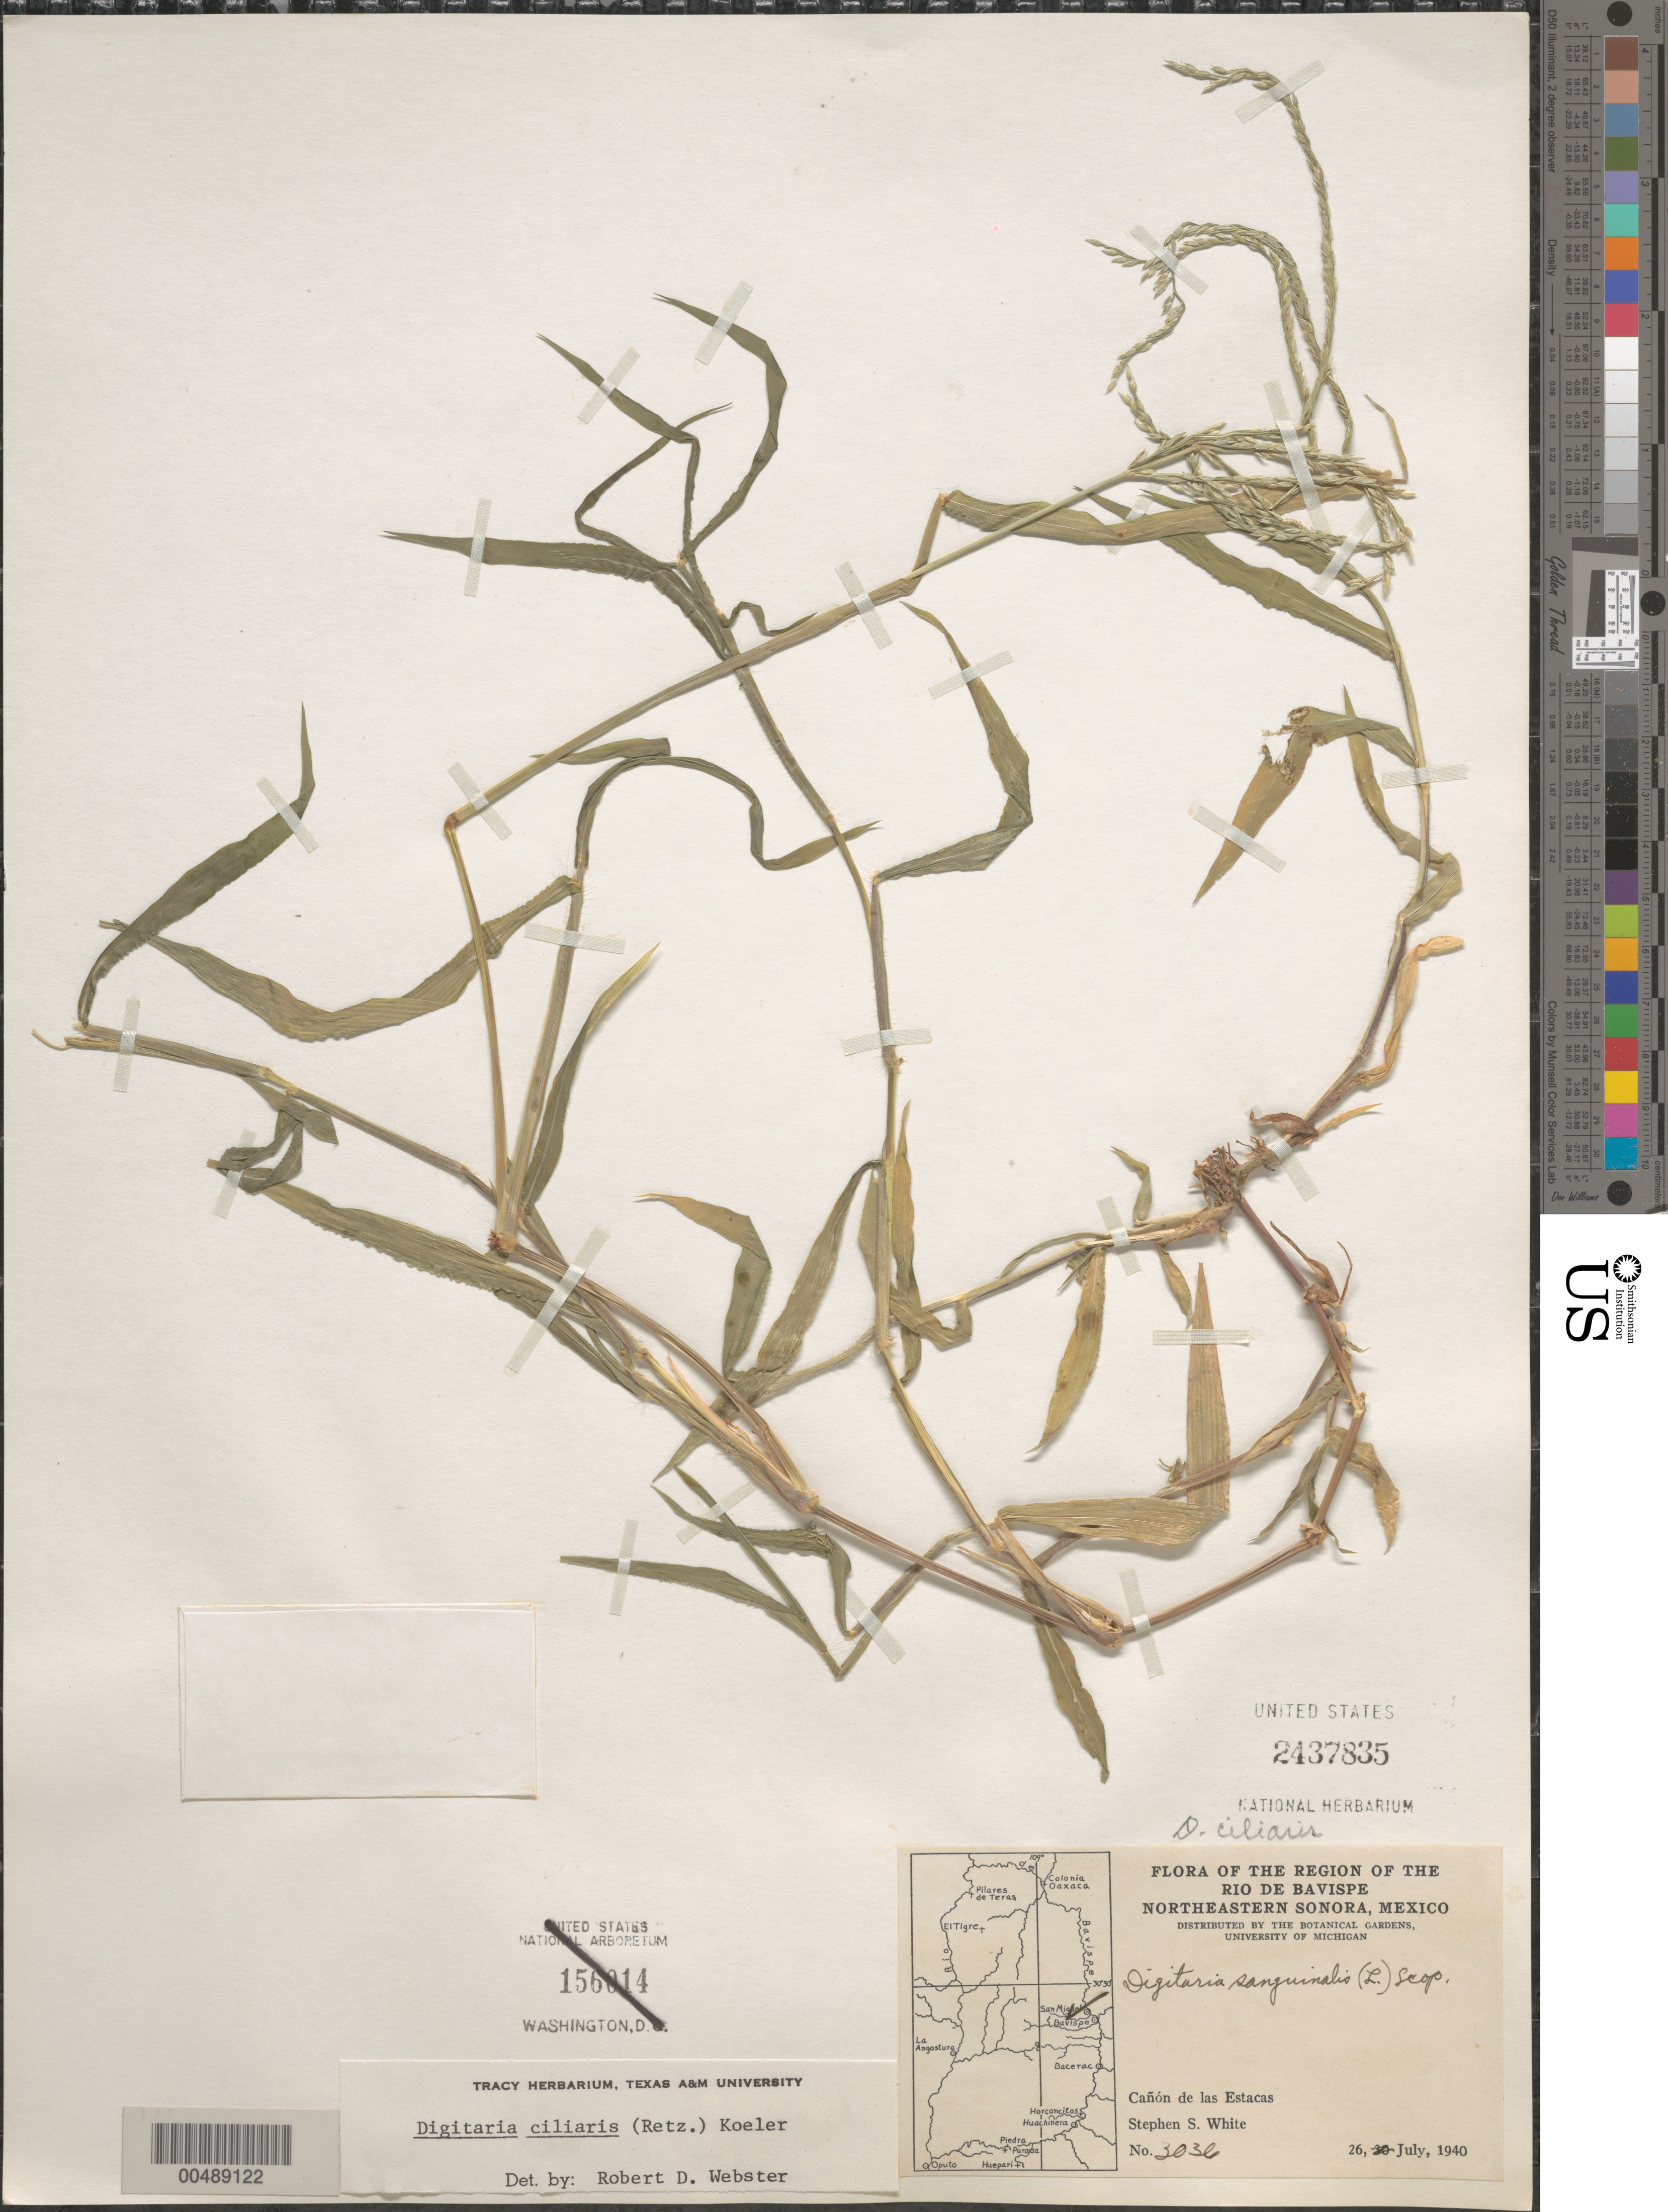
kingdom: Plantae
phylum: Tracheophyta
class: Liliopsida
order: Poales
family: Poaceae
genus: Digitaria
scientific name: Digitaria ciliaris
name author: (Retz.) Koeler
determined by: Webster, Robert D.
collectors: S. S. White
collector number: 3036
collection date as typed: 26 Jul 1940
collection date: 1940-07-26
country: Mexico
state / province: Sonora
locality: Cañón de las Estacas, region of the Rio de Bavispe, NE Sonora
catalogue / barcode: US 2437835